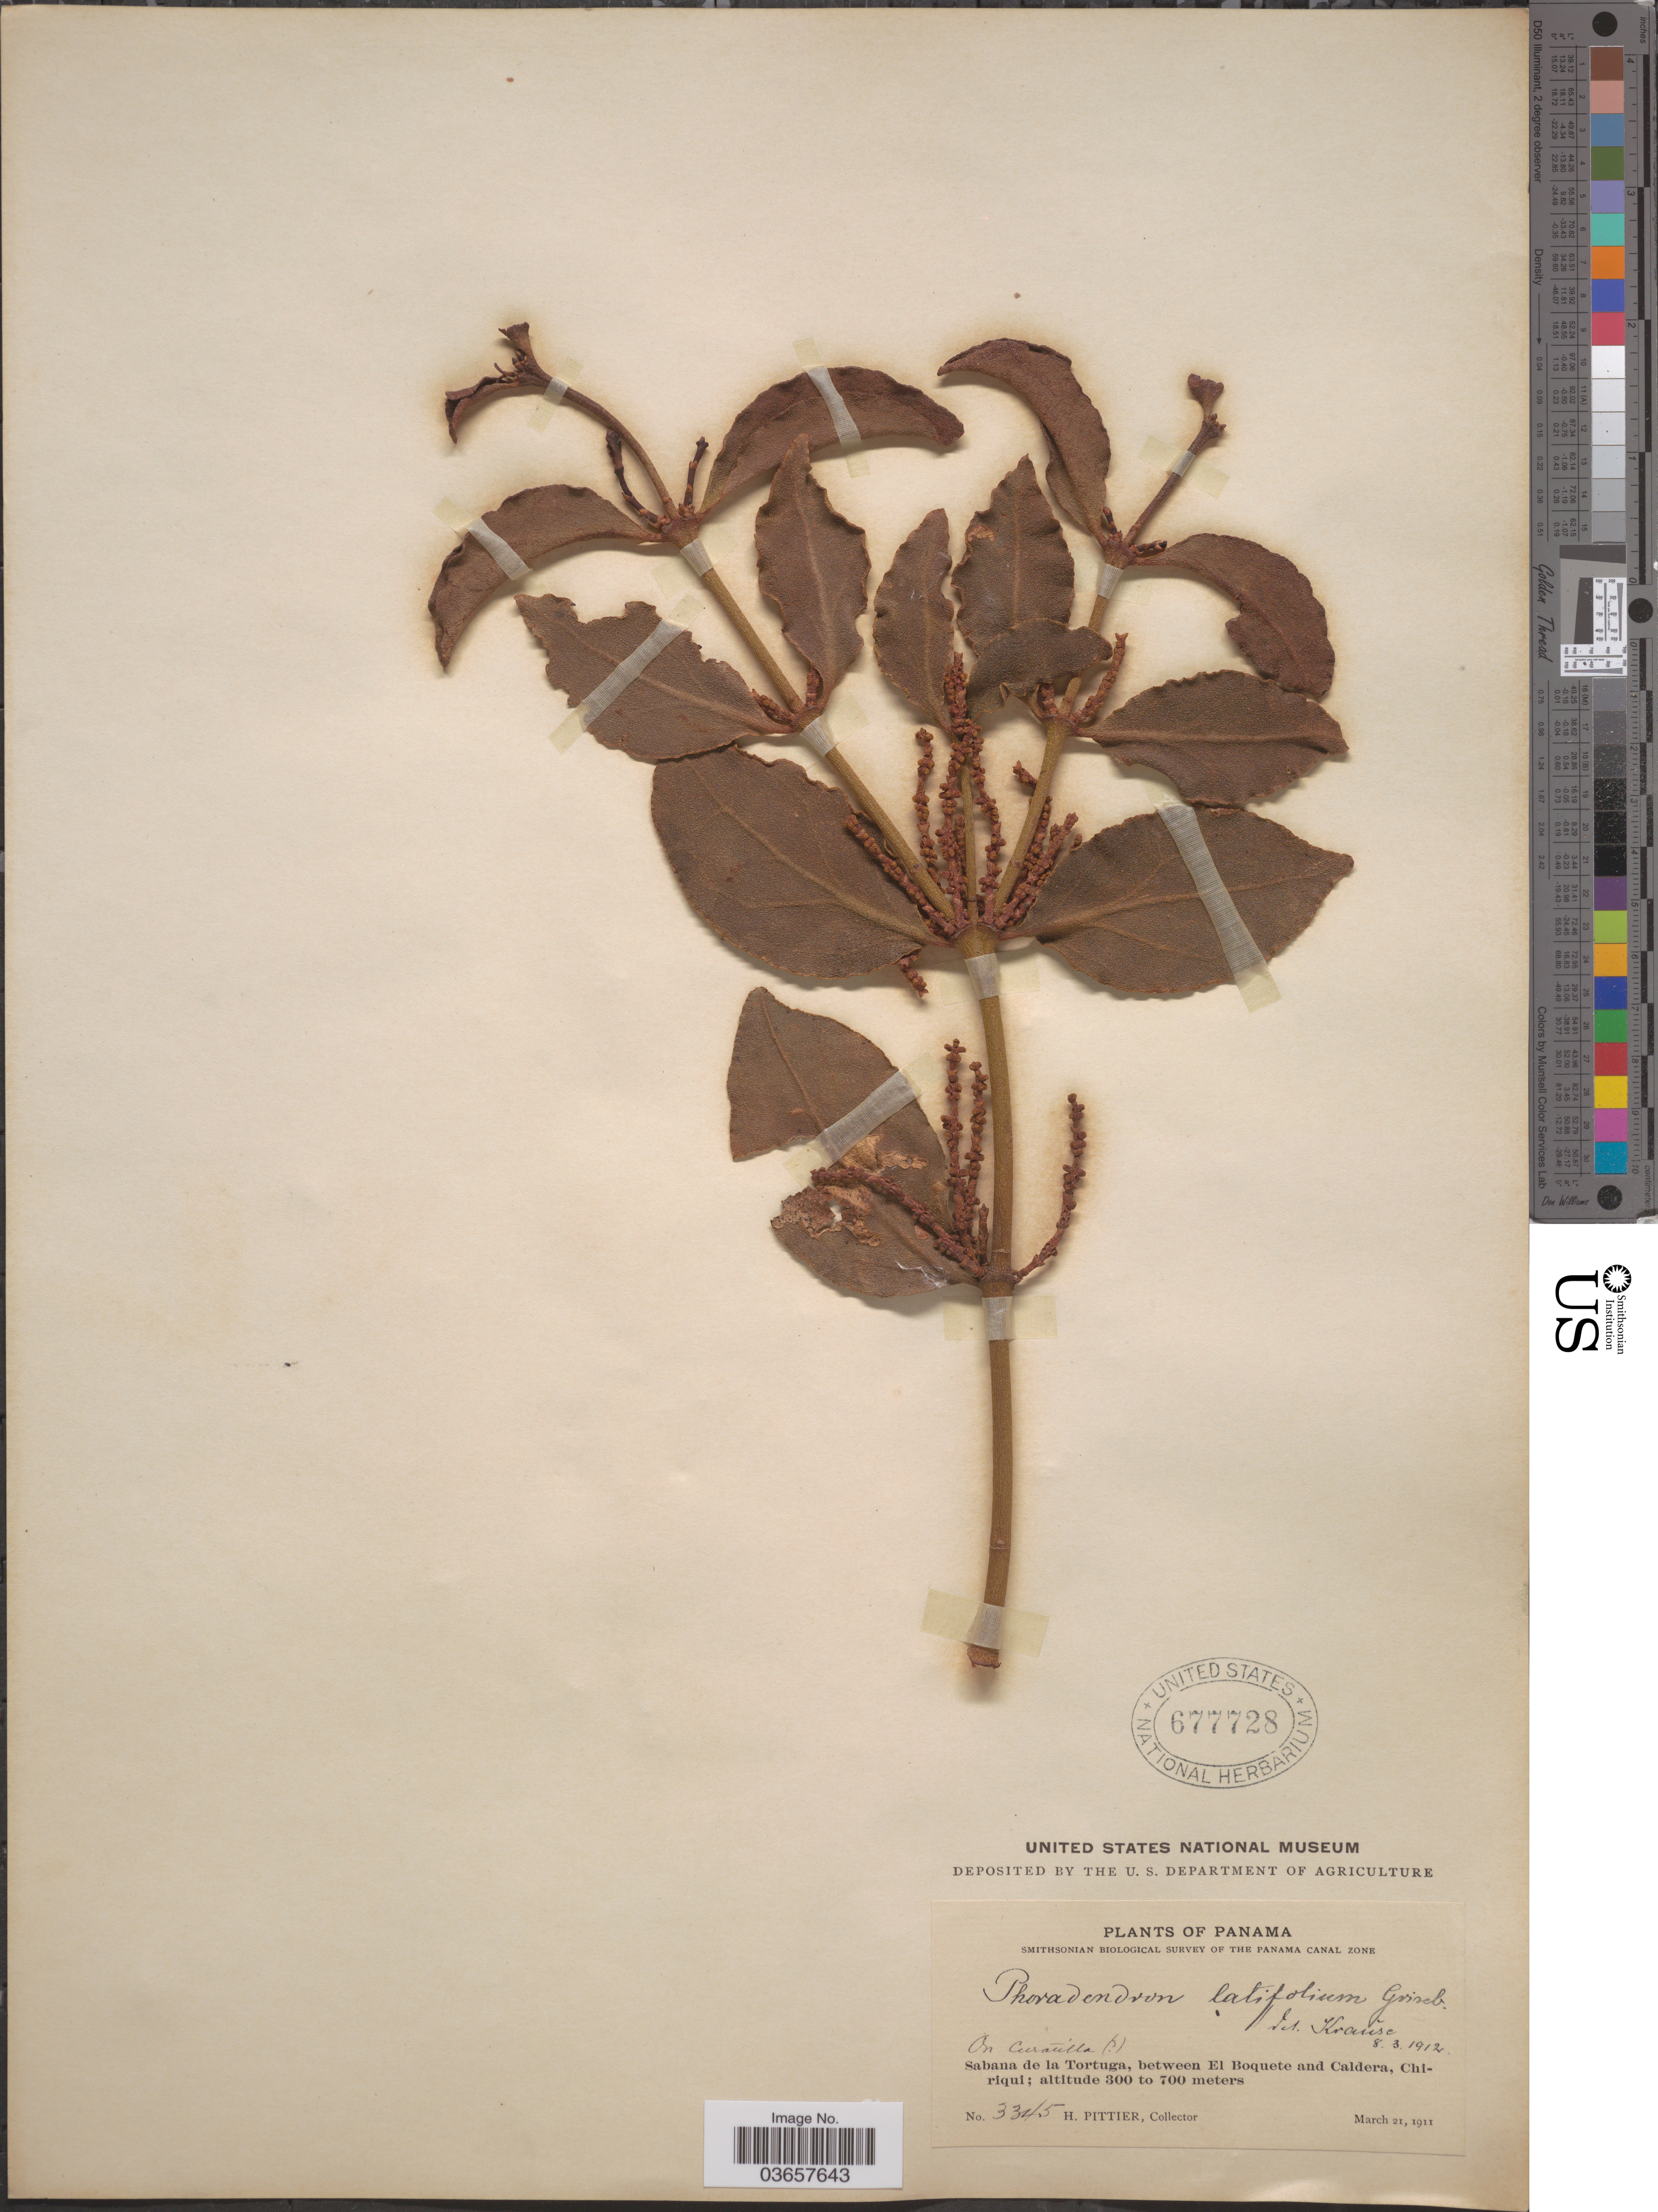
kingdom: Plantae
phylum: Tracheophyta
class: Magnoliopsida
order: Santalales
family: Viscaceae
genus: Phoradendron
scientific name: Phoradendron piperoides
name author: (Kunth) Trel.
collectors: H. F. Pittier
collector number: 3345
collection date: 1911-03-21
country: Panama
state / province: Chiriqui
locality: The Panama Canal Zone. Sabana de la Tortuga, between El Boquete and Caldera.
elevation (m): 300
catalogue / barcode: US 677728